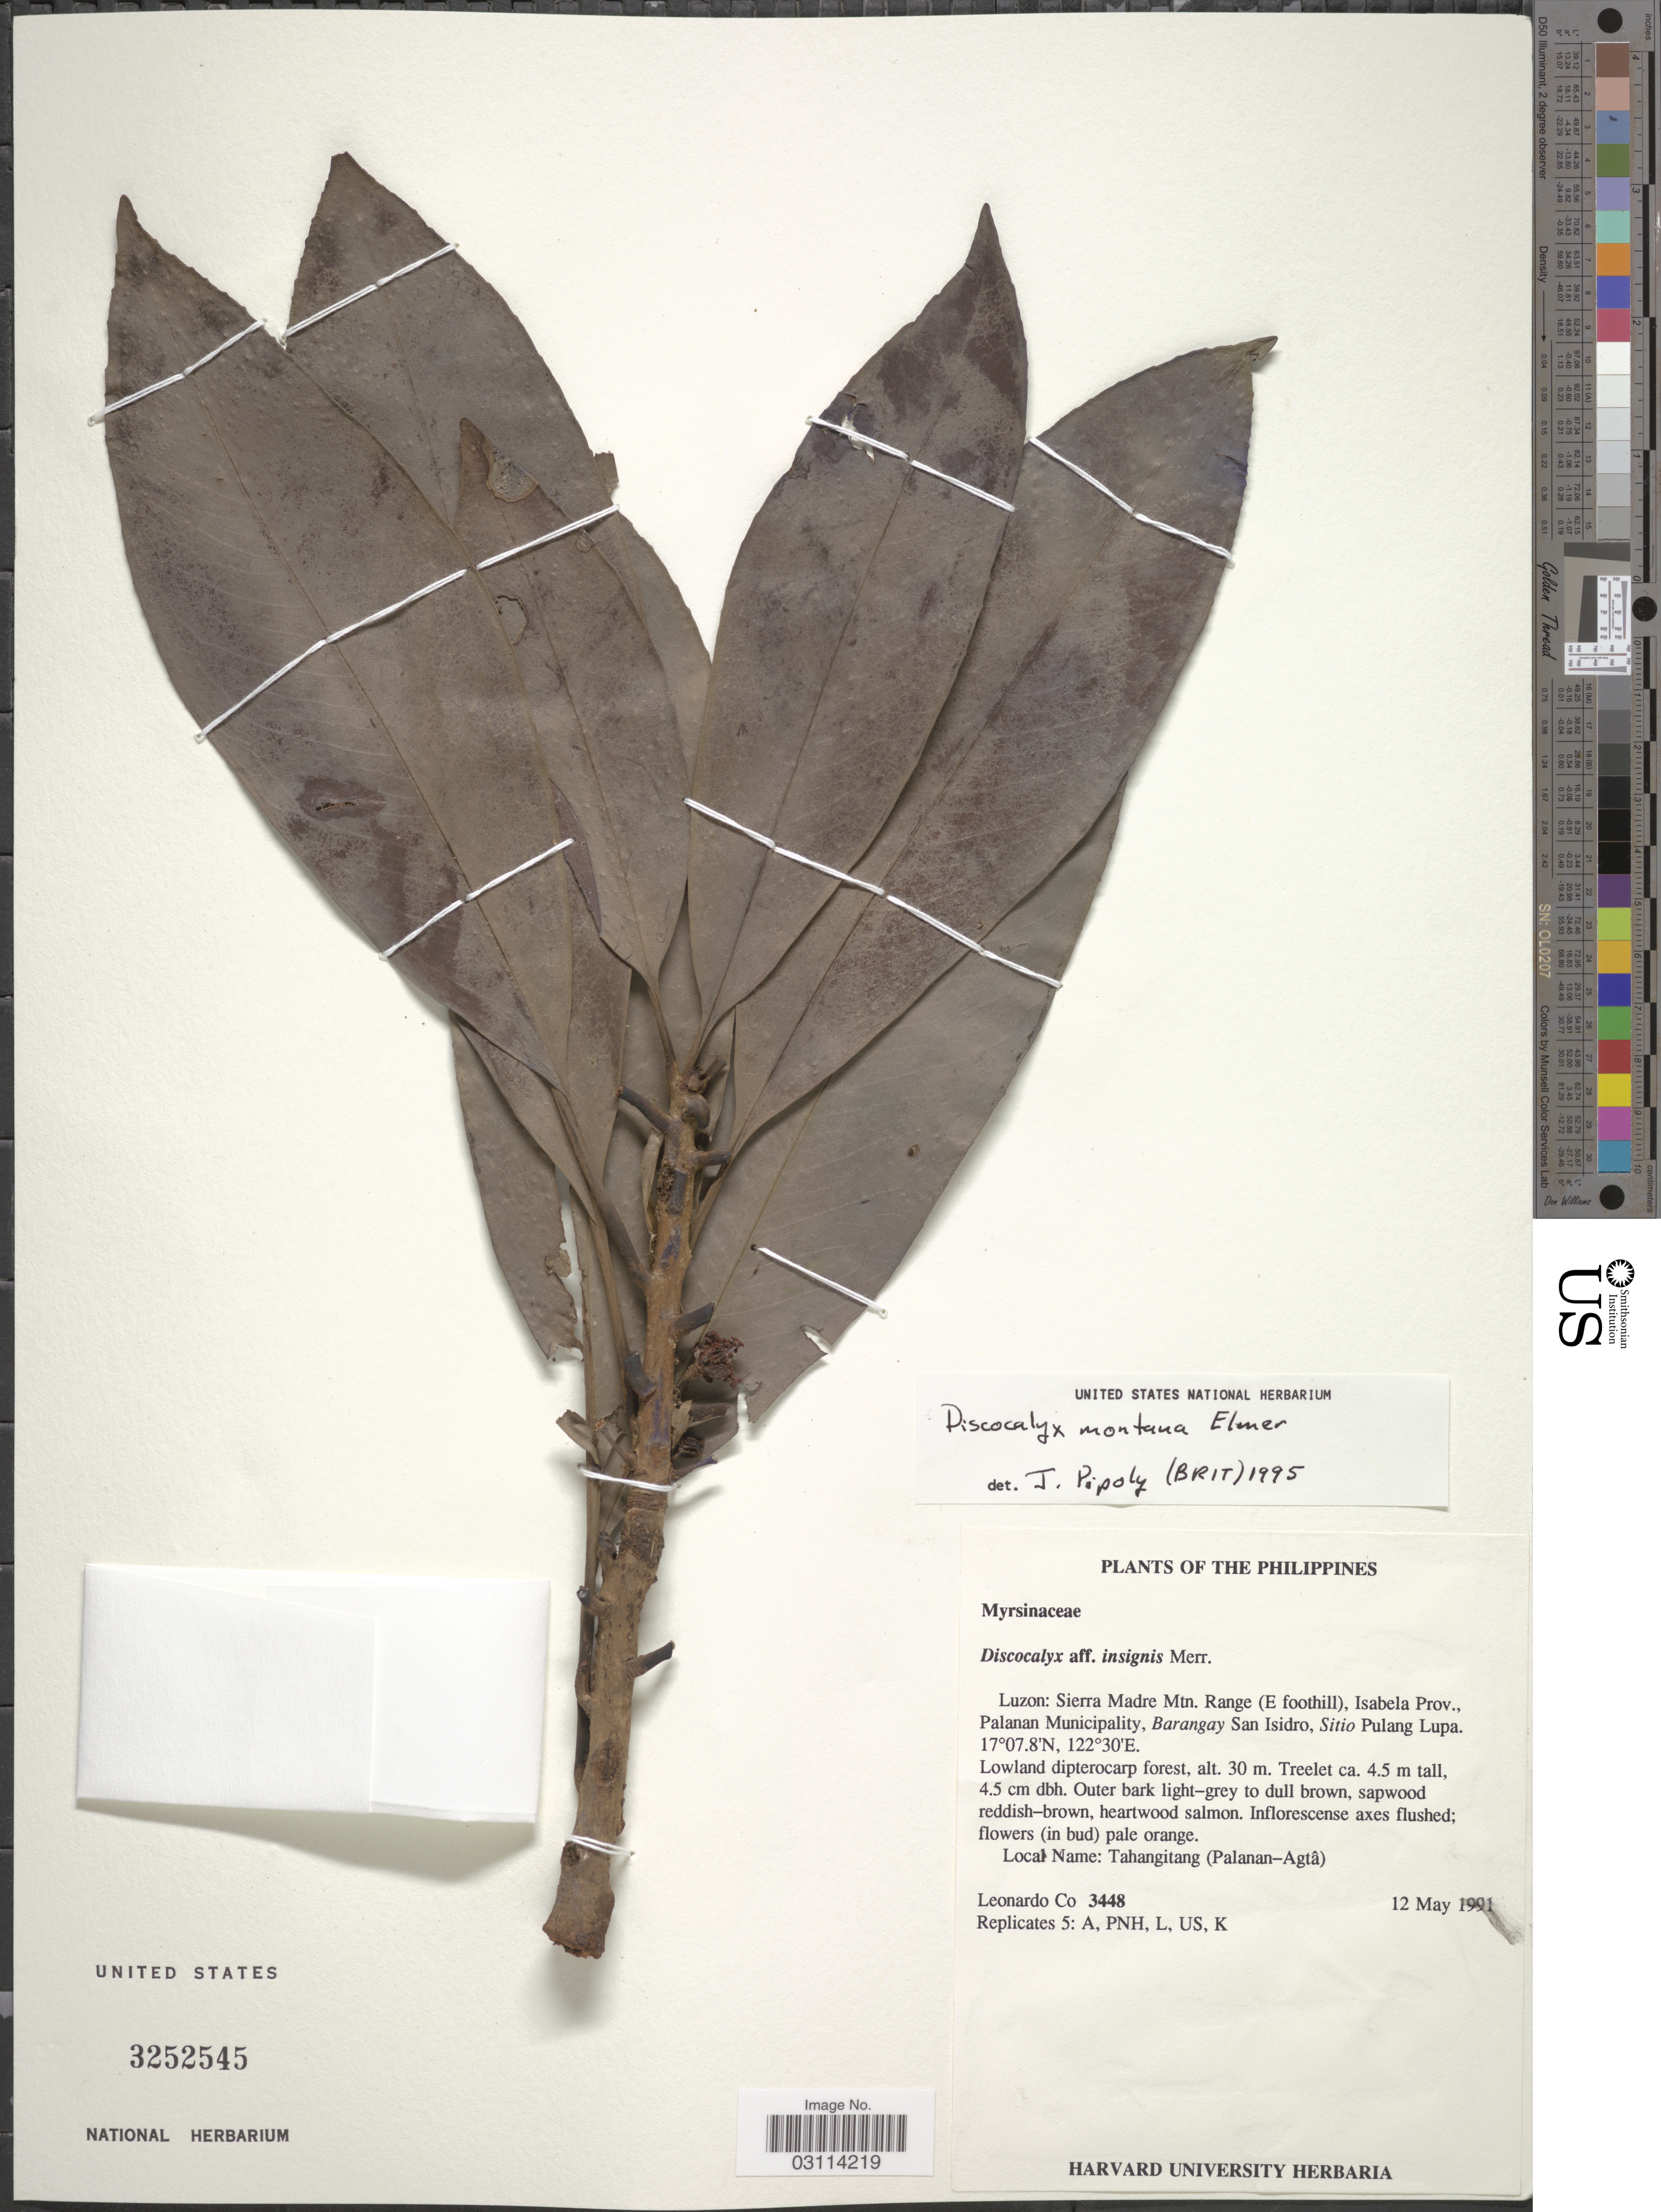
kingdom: Plantae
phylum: Tracheophyta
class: Magnoliopsida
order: Ericales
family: Primulaceae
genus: Discocalyx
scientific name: Discocalyx montana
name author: Elmer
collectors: L. Co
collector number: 3448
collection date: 1991-05-12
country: Philippines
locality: Luzon: Sierra Madre Mtn. Range (E foothill), Isabela Prov., Palanan Municipality, Barangay San Isidro, Sitio Pulang Lupa.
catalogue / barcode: US 3252545